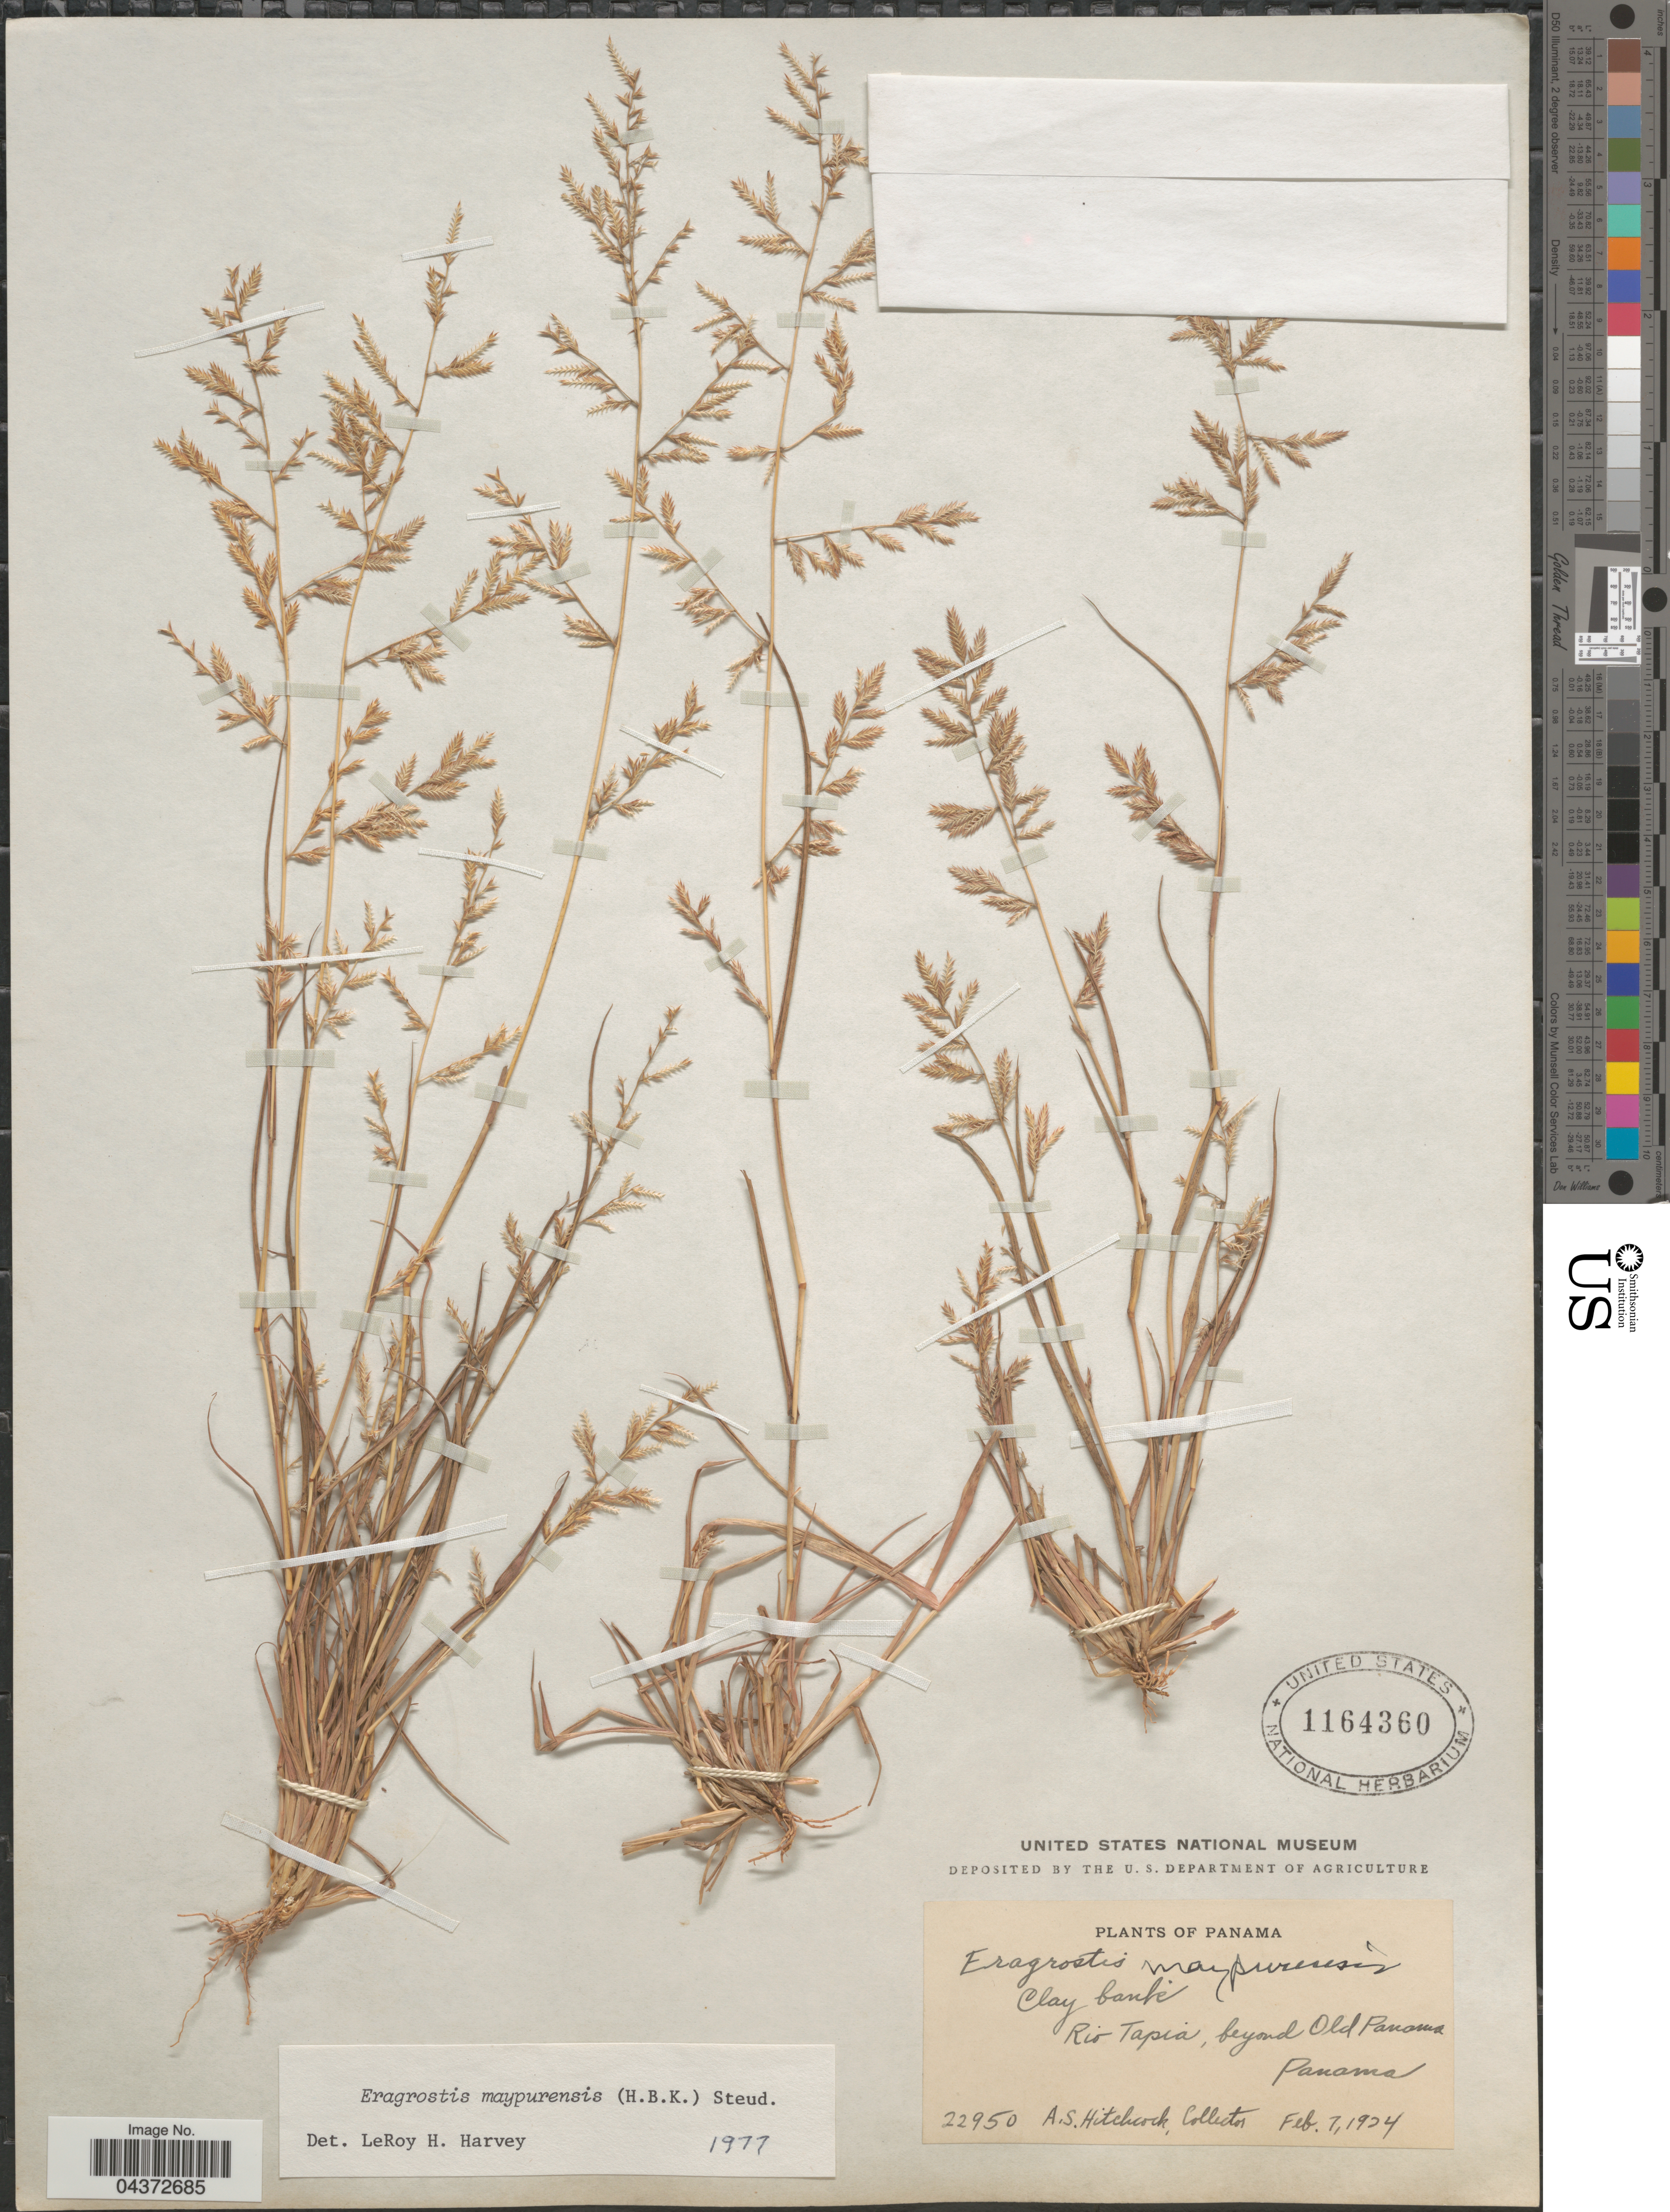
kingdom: Plantae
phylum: Tracheophyta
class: Liliopsida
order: Poales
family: Poaceae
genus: Eragrostis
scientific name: Eragrostis maypurensis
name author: (Kunth) Steud.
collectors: A. S. Hitchcock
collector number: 22950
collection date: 1924-02-07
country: Panama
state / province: Panamá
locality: Clay bank. Rio Tapia, beyond Old Panama.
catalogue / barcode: US 1164360